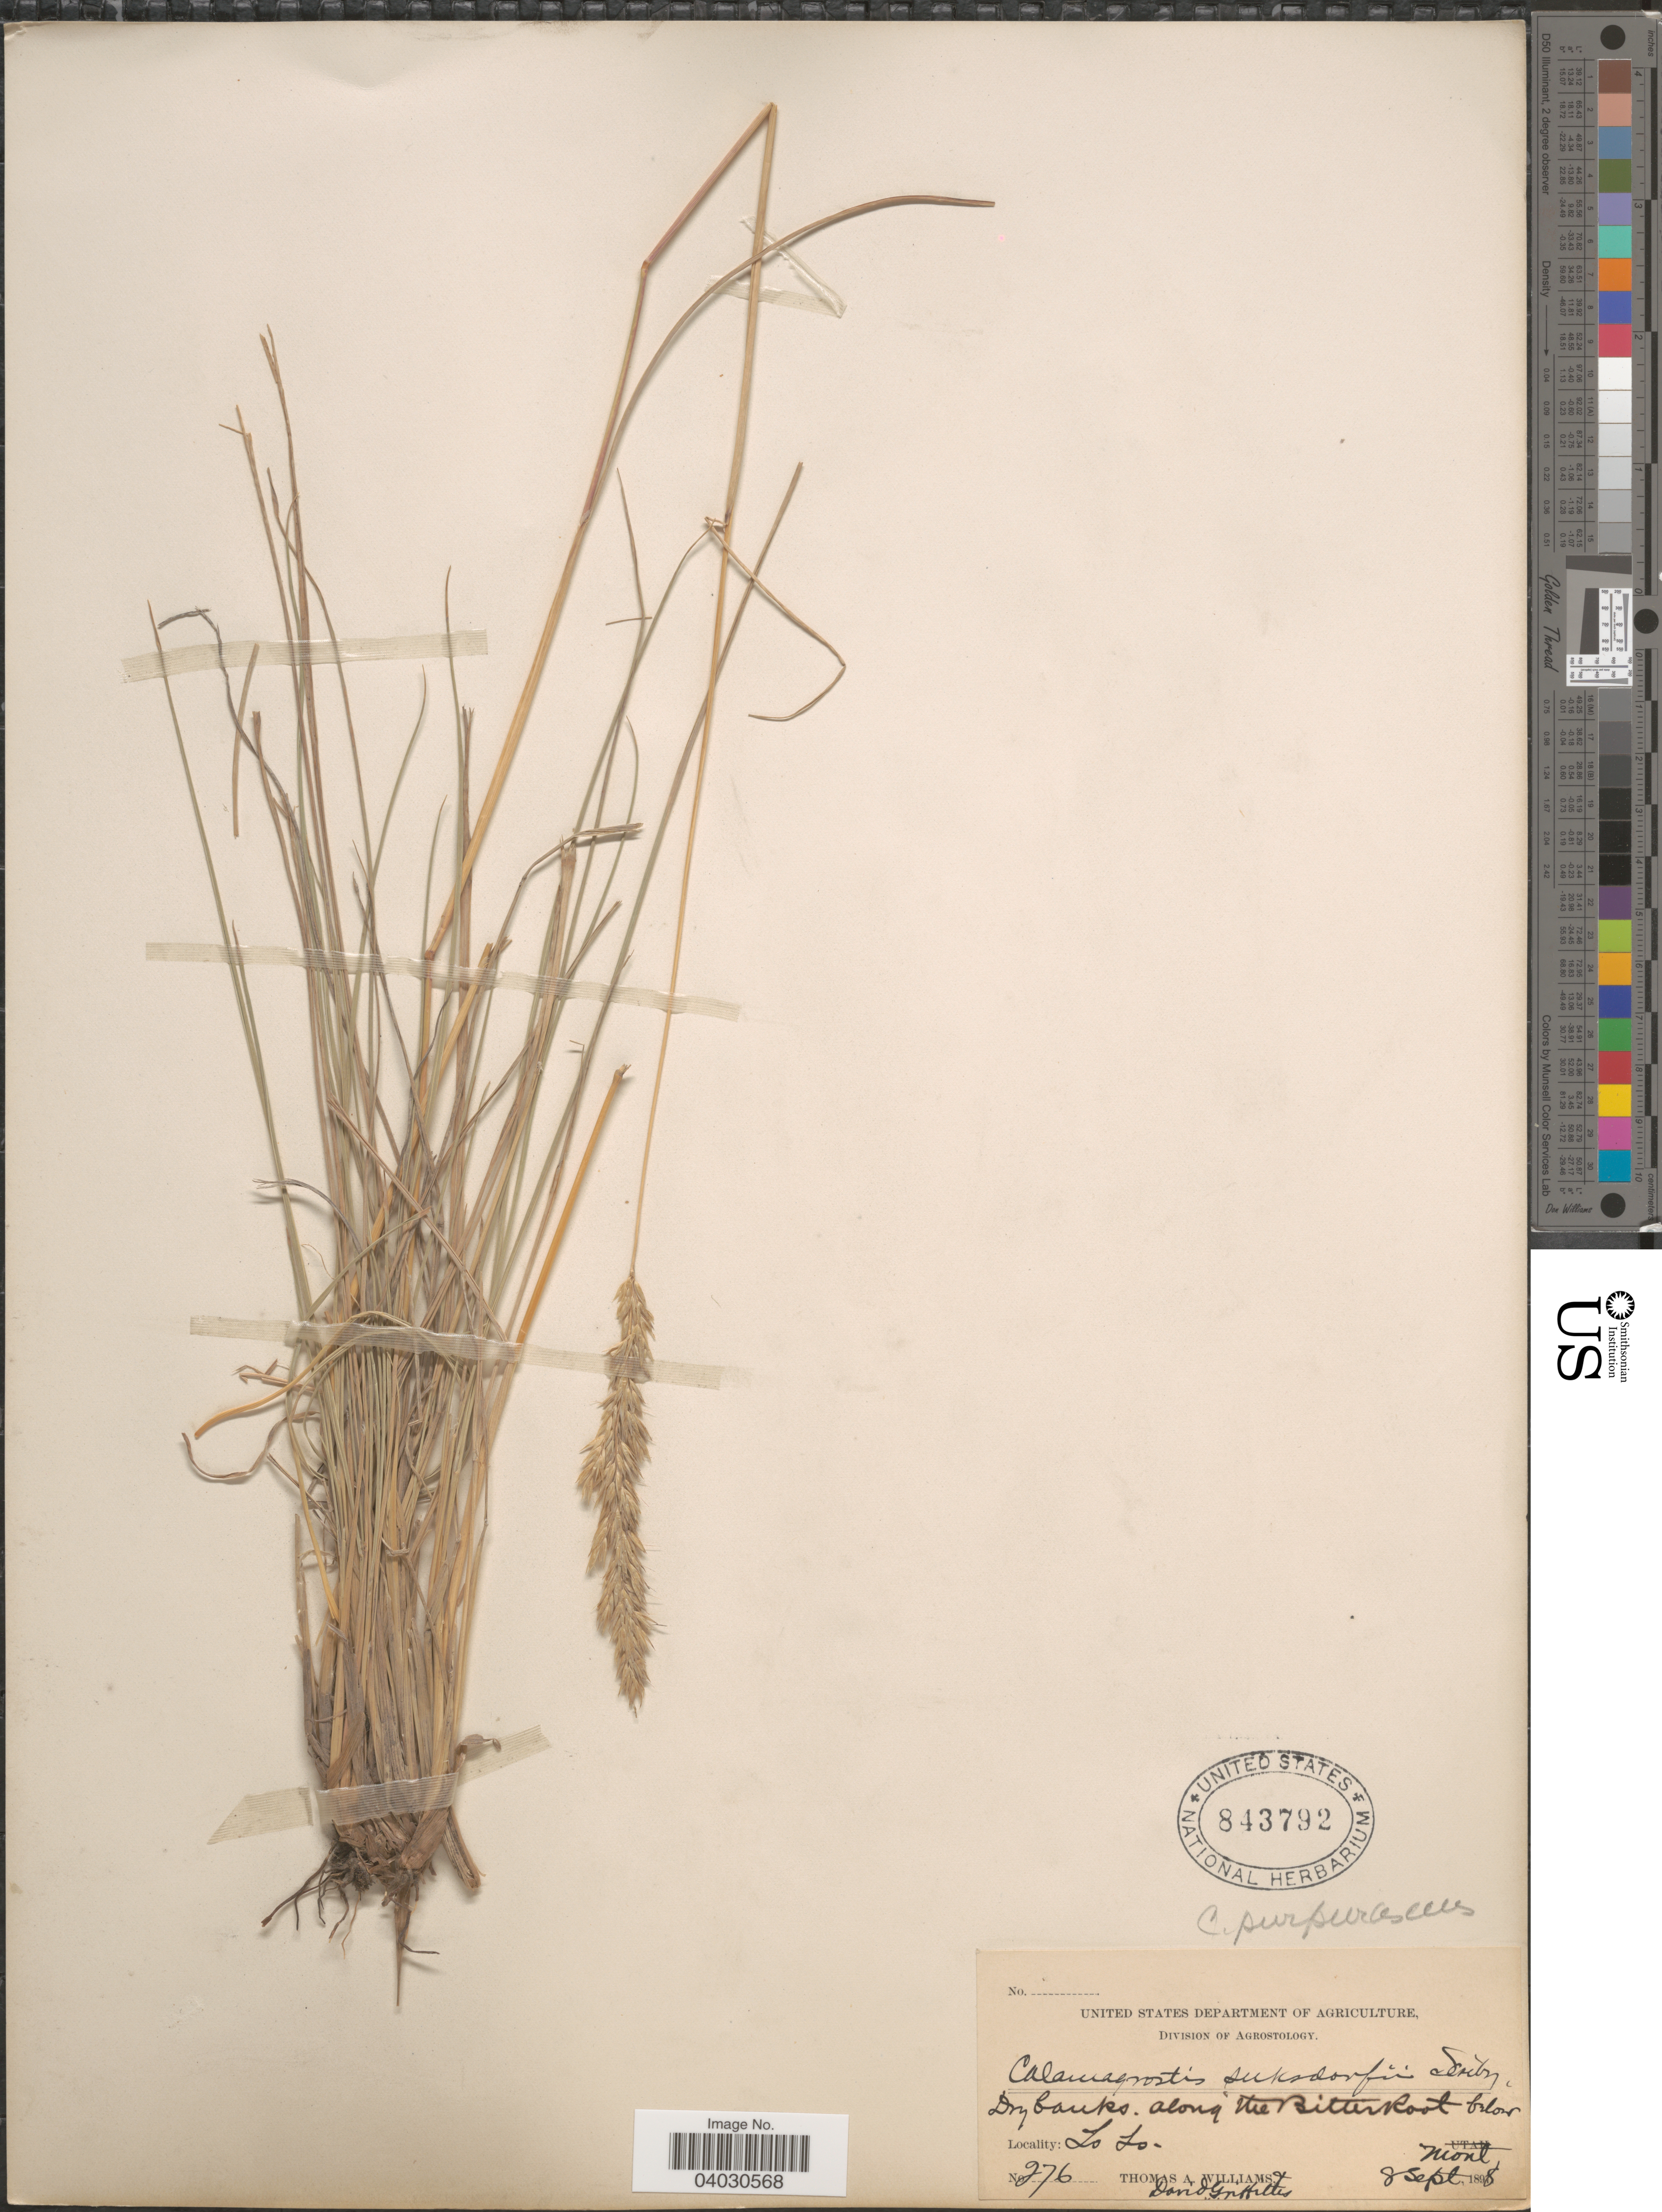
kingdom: Plantae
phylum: Tracheophyta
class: Liliopsida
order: Poales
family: Poaceae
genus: Calamagrostis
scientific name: Calamagrostis purpurascens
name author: R. Br.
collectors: T. A. Williams & D. Griffiths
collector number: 276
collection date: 1898-09-08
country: United States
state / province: Montana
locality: Along the BitterRoot below Lo Lo.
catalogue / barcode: US 843792